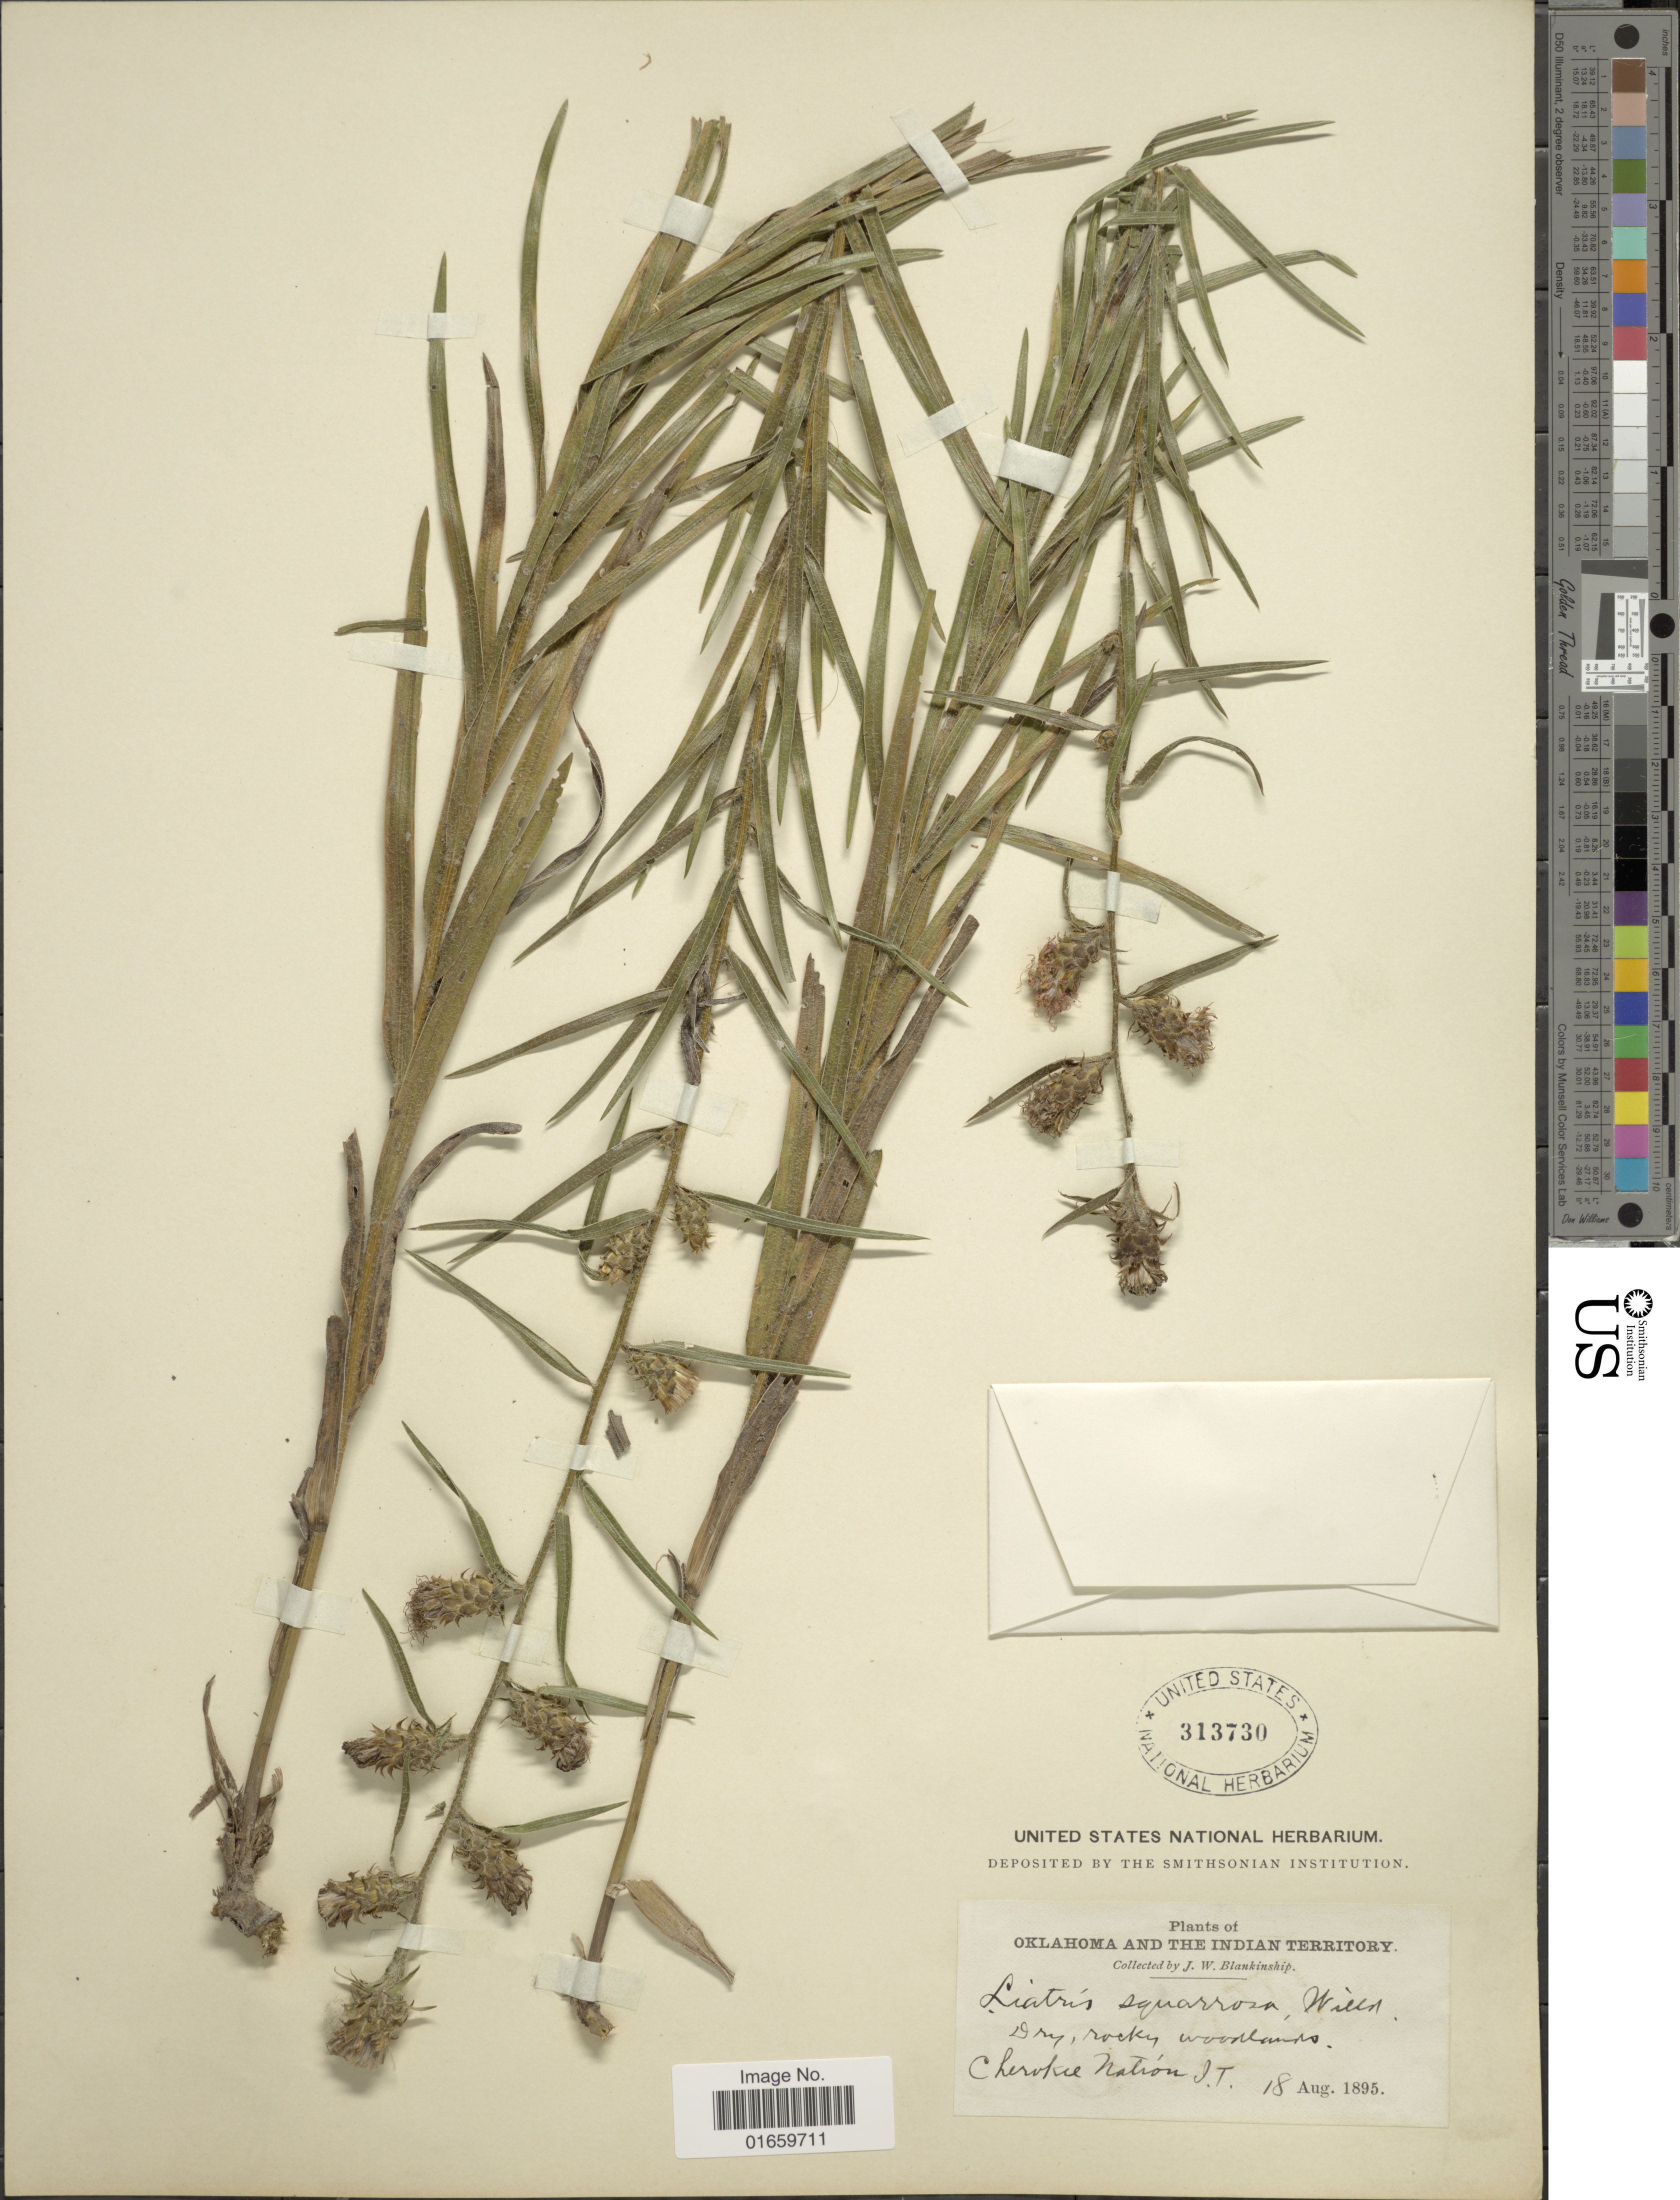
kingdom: Plantae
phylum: Tracheophyta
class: Magnoliopsida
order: Asterales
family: Asteraceae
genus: Liatris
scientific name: Liatris squarrosa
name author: (L.) Michx.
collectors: J. W. Blankinship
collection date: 1895-08-18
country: United States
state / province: Oklahoma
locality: Oklahoma and the Indian Territory, Cherokee nation I. T.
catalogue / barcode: US 313730